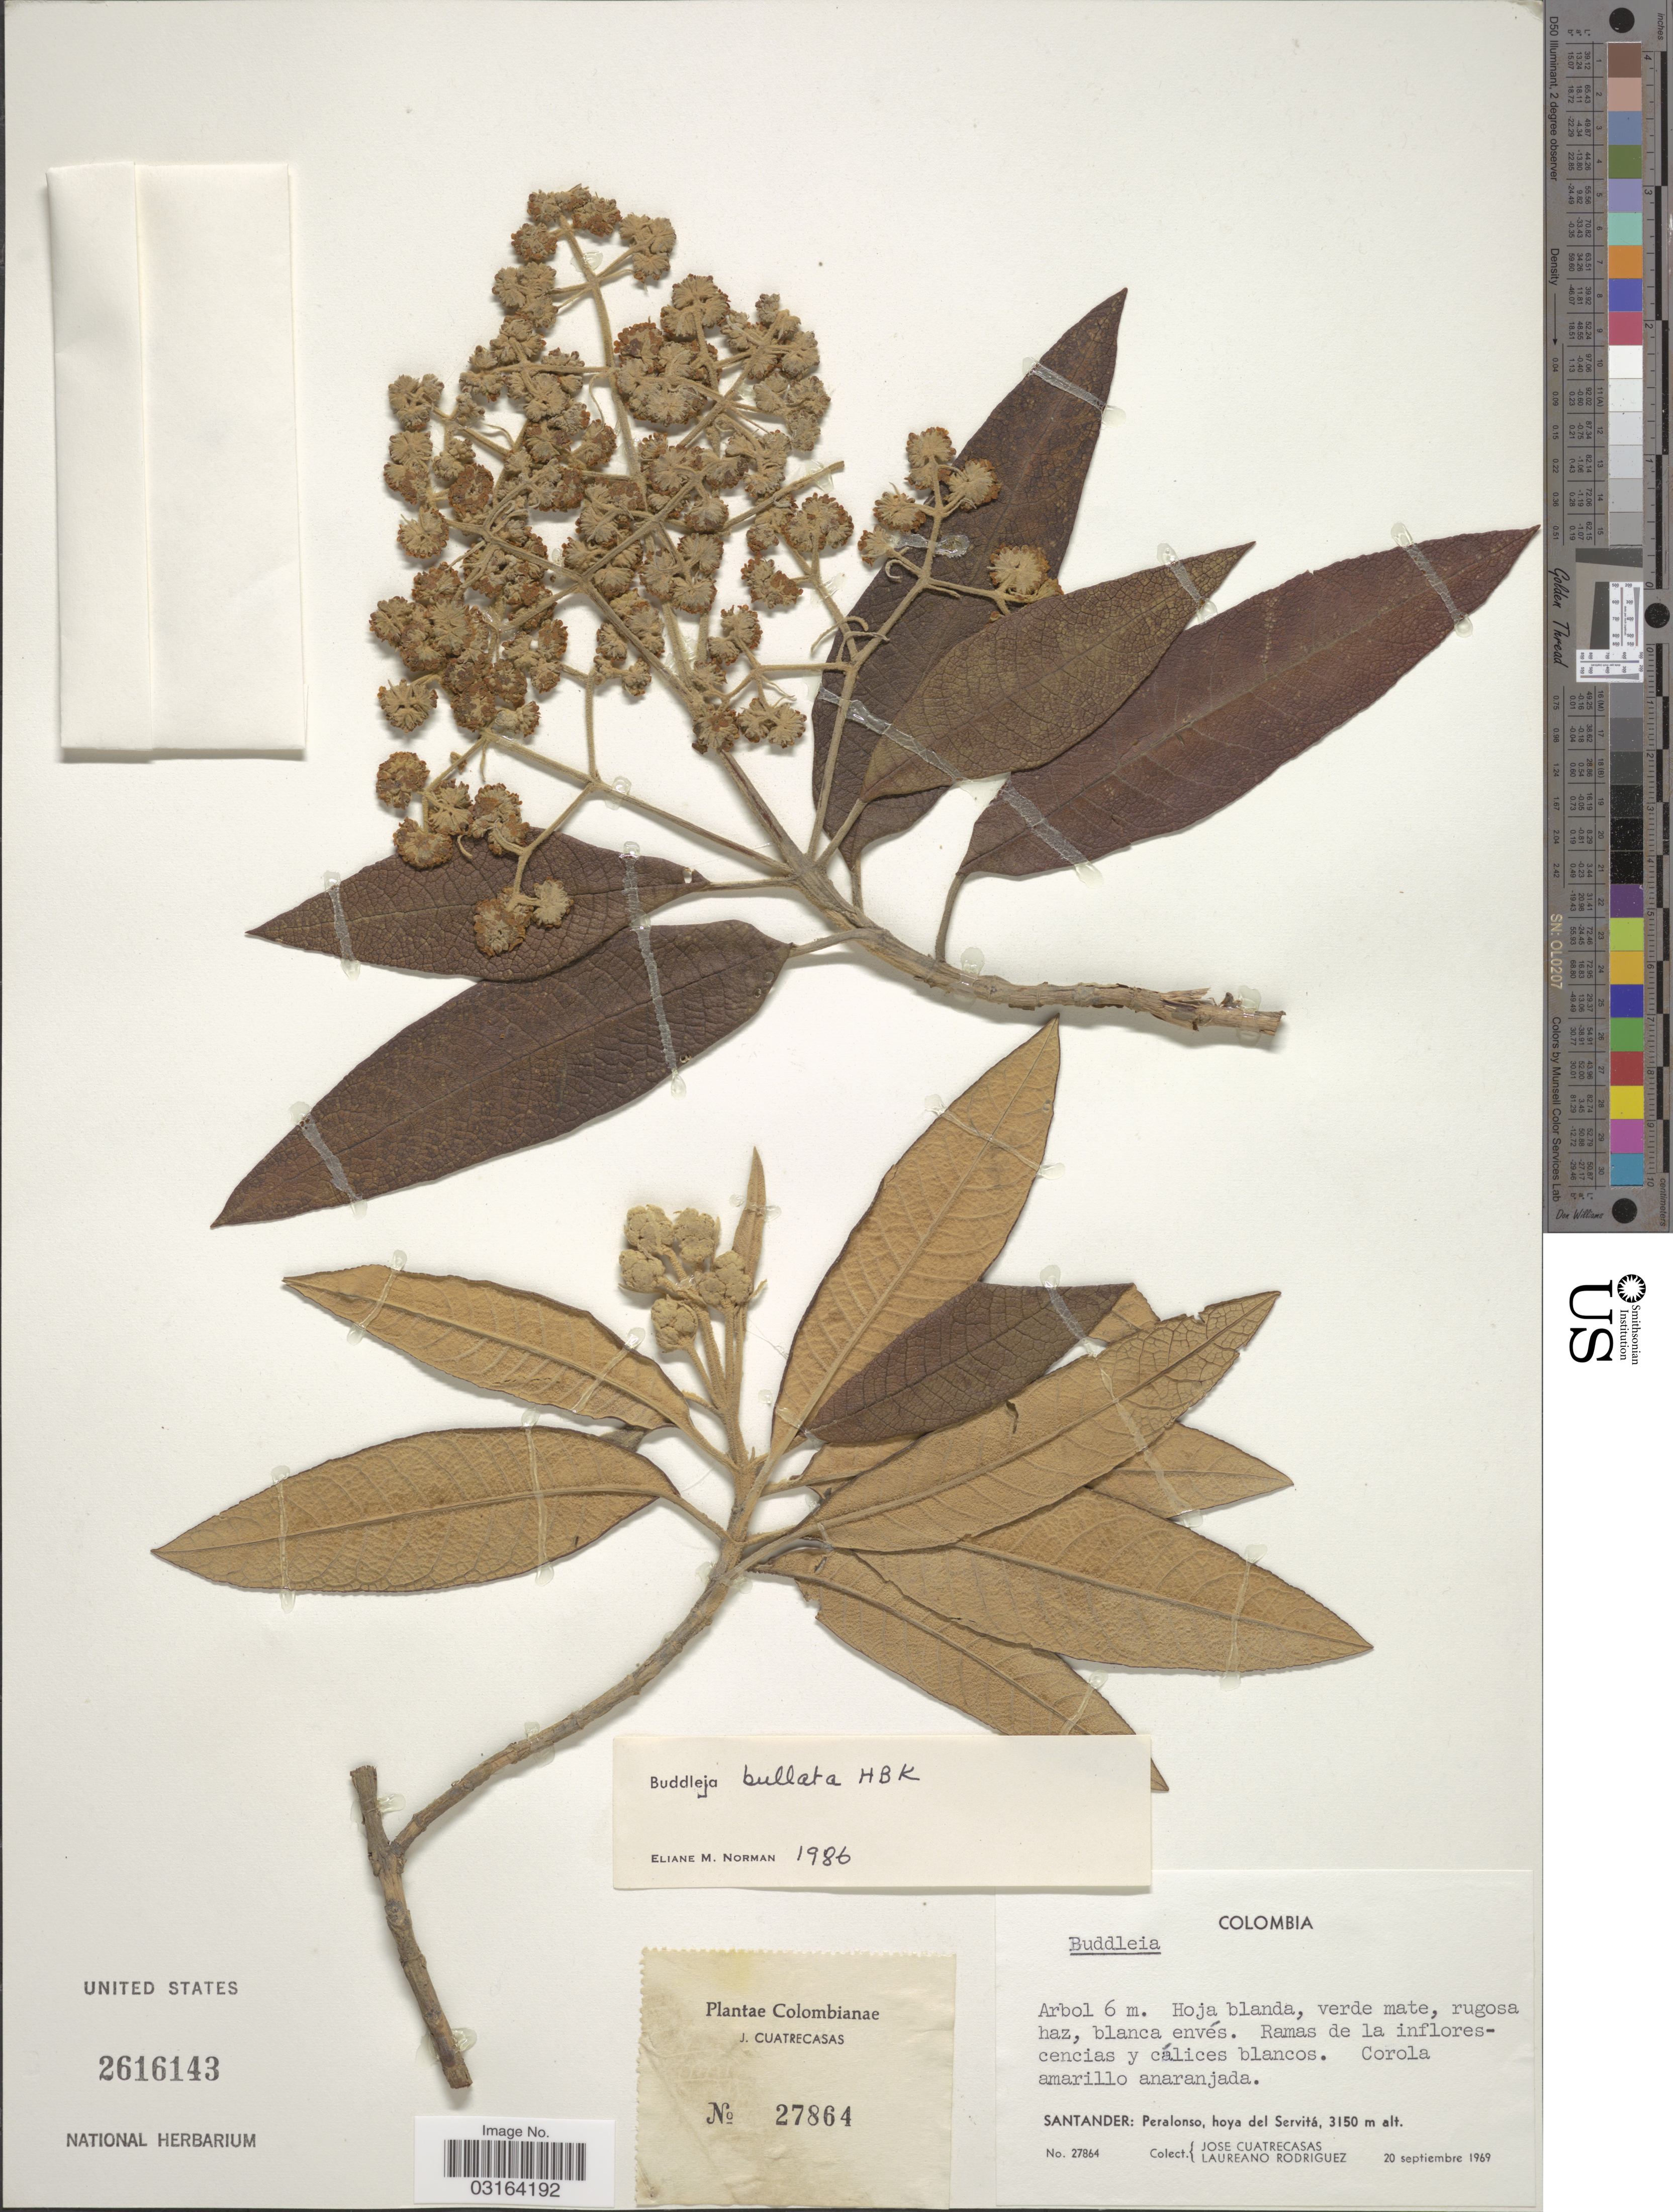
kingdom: Plantae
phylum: Tracheophyta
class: Magnoliopsida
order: Lamiales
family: Scrophulariaceae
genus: Buddleja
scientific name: Buddleja bullata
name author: Kunth in Humb. & et al.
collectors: J. Cuatrecasas & L. Rodriguez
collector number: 27864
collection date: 1969-09-20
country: Colombia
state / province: Santander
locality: Peralonso, hoya del Servitá.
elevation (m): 3150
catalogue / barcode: US 2616143